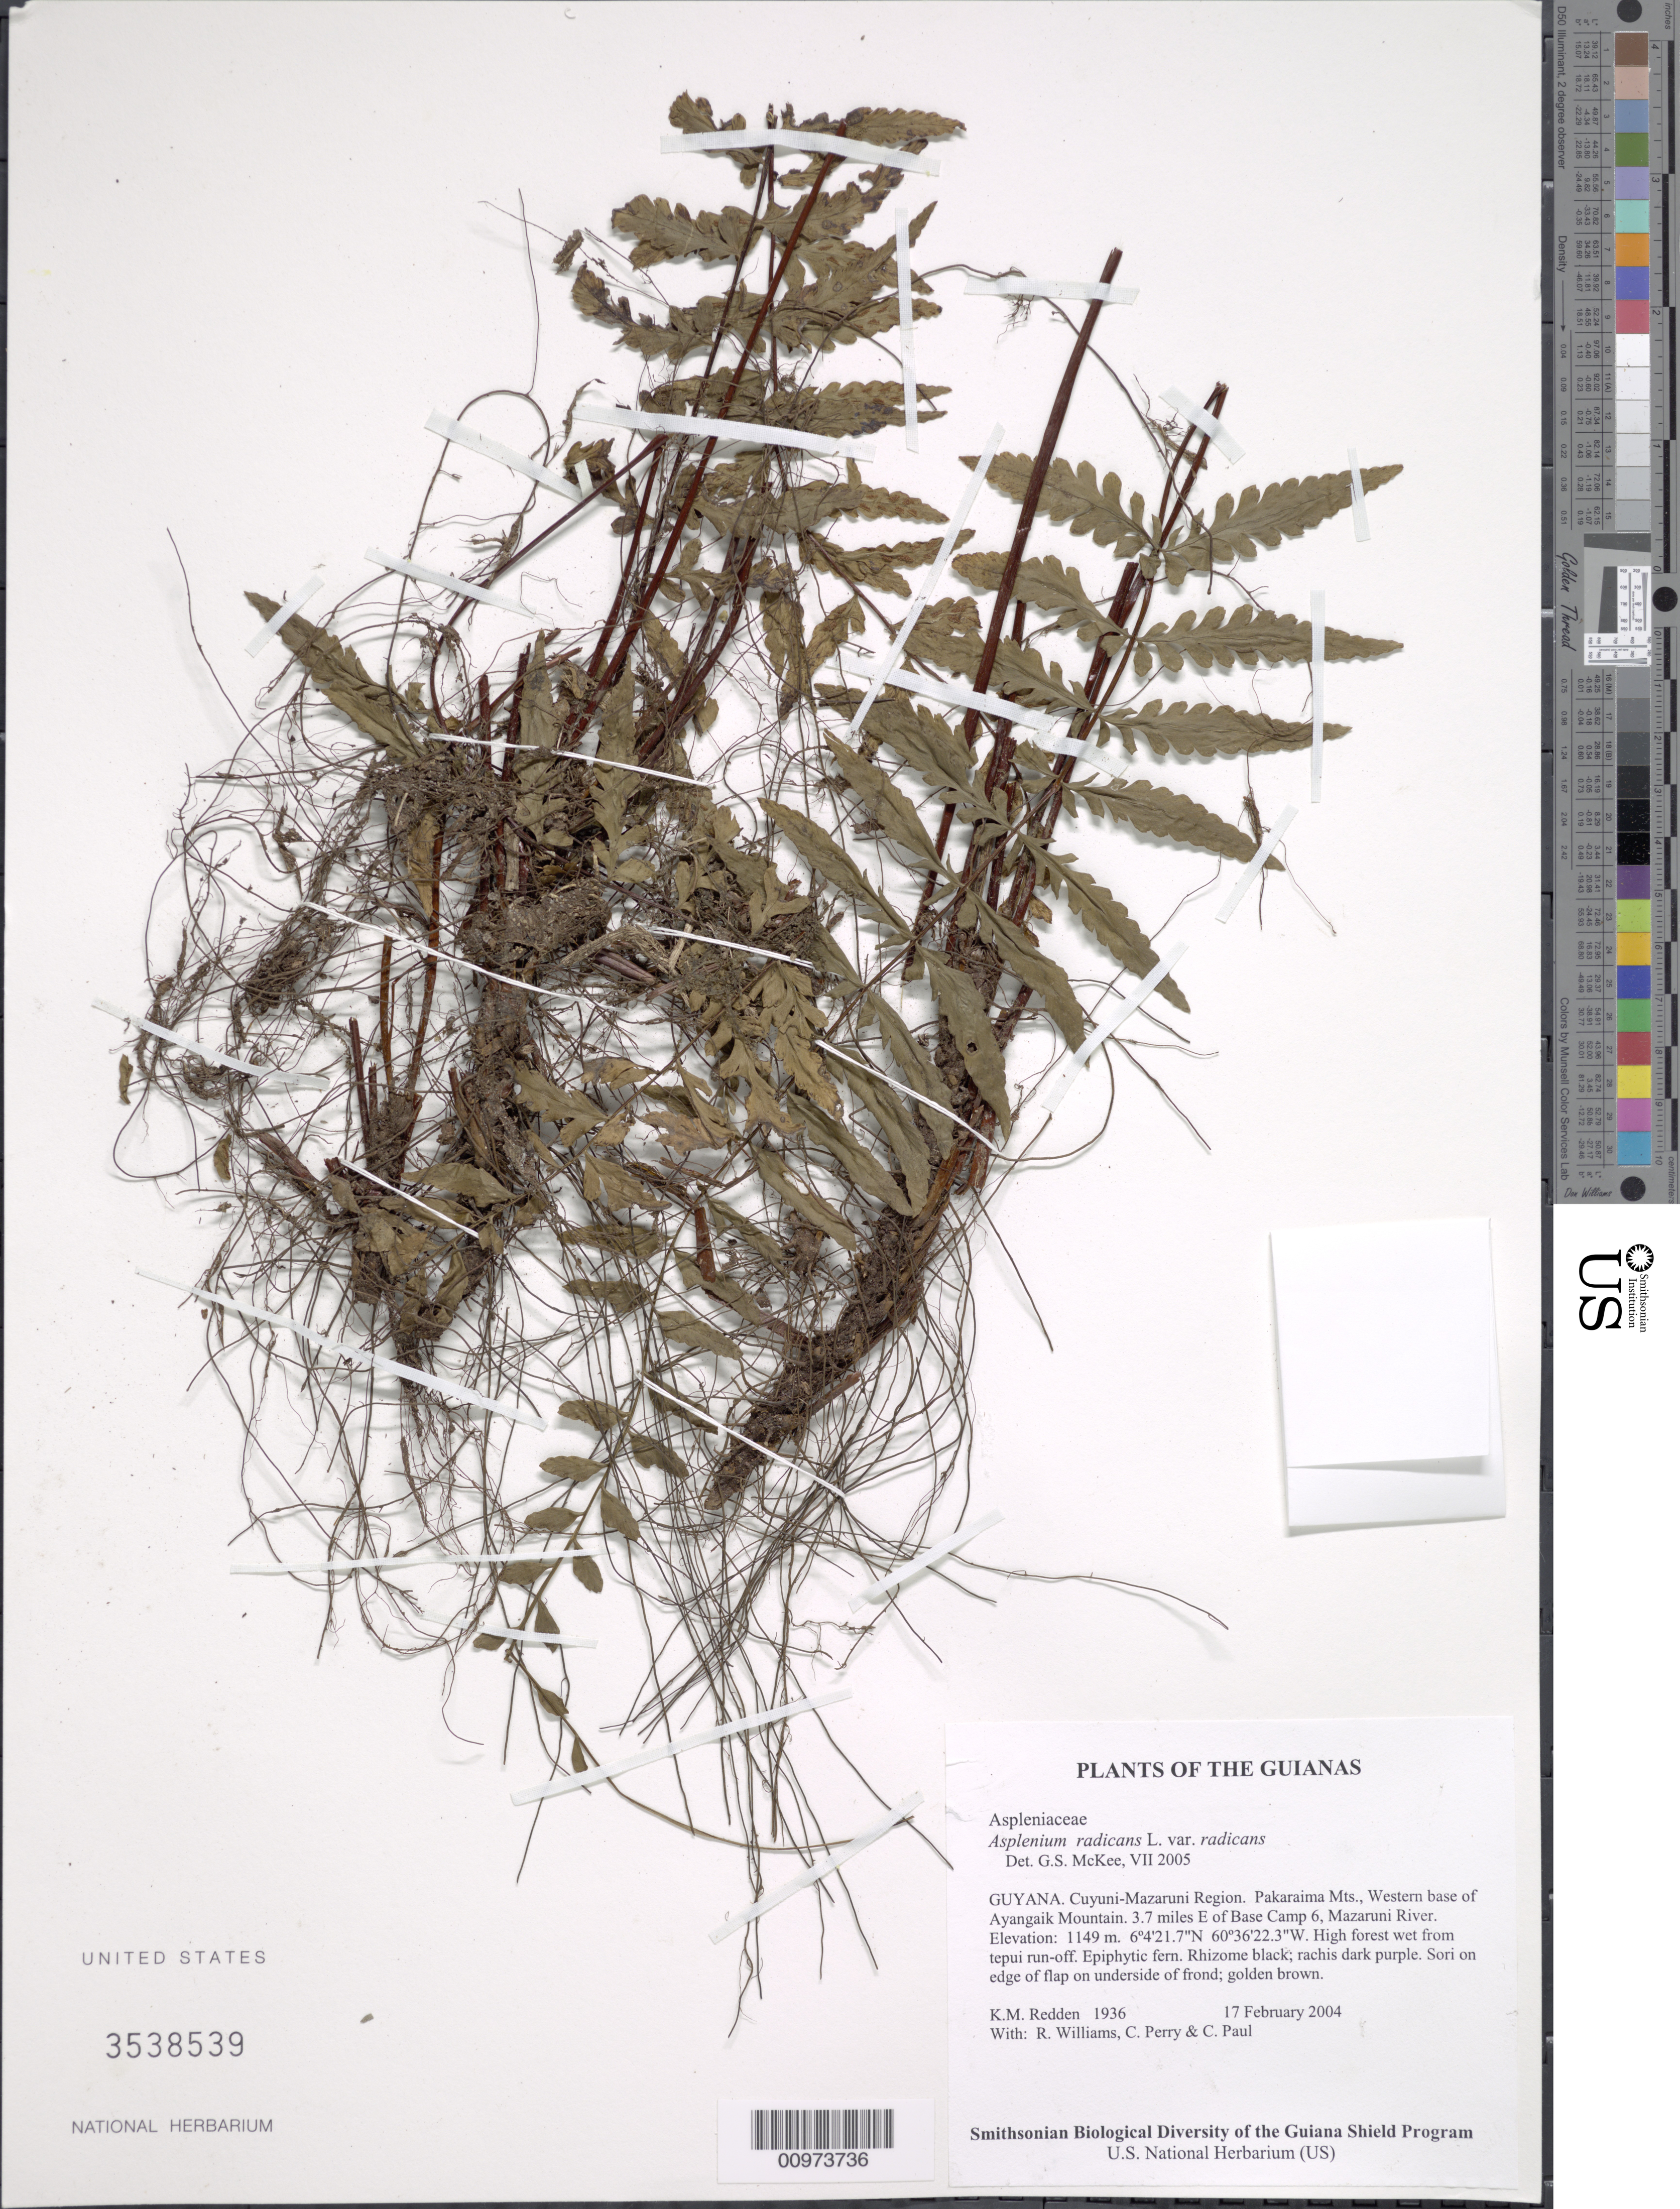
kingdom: Plantae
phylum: Tracheophyta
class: Polypodiopsida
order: Polypodiales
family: Aspleniaceae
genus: Asplenium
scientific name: Asplenium radicans var. radicans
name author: L.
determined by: McKee, G. S., (US), NMNH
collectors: K. M. Redden, R. Williams, C. Perry & C. Paul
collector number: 1936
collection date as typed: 17 February 2004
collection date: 2004-02-17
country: Guyana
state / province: Cuyuni-Mazaruni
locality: Pakaraima Mts., Western base of Ayangaik Mountain. 3.7 miles E of Base Camp 6, Mazaruni River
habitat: High forest wet from tepui run-off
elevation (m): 1149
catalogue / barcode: US 3538539